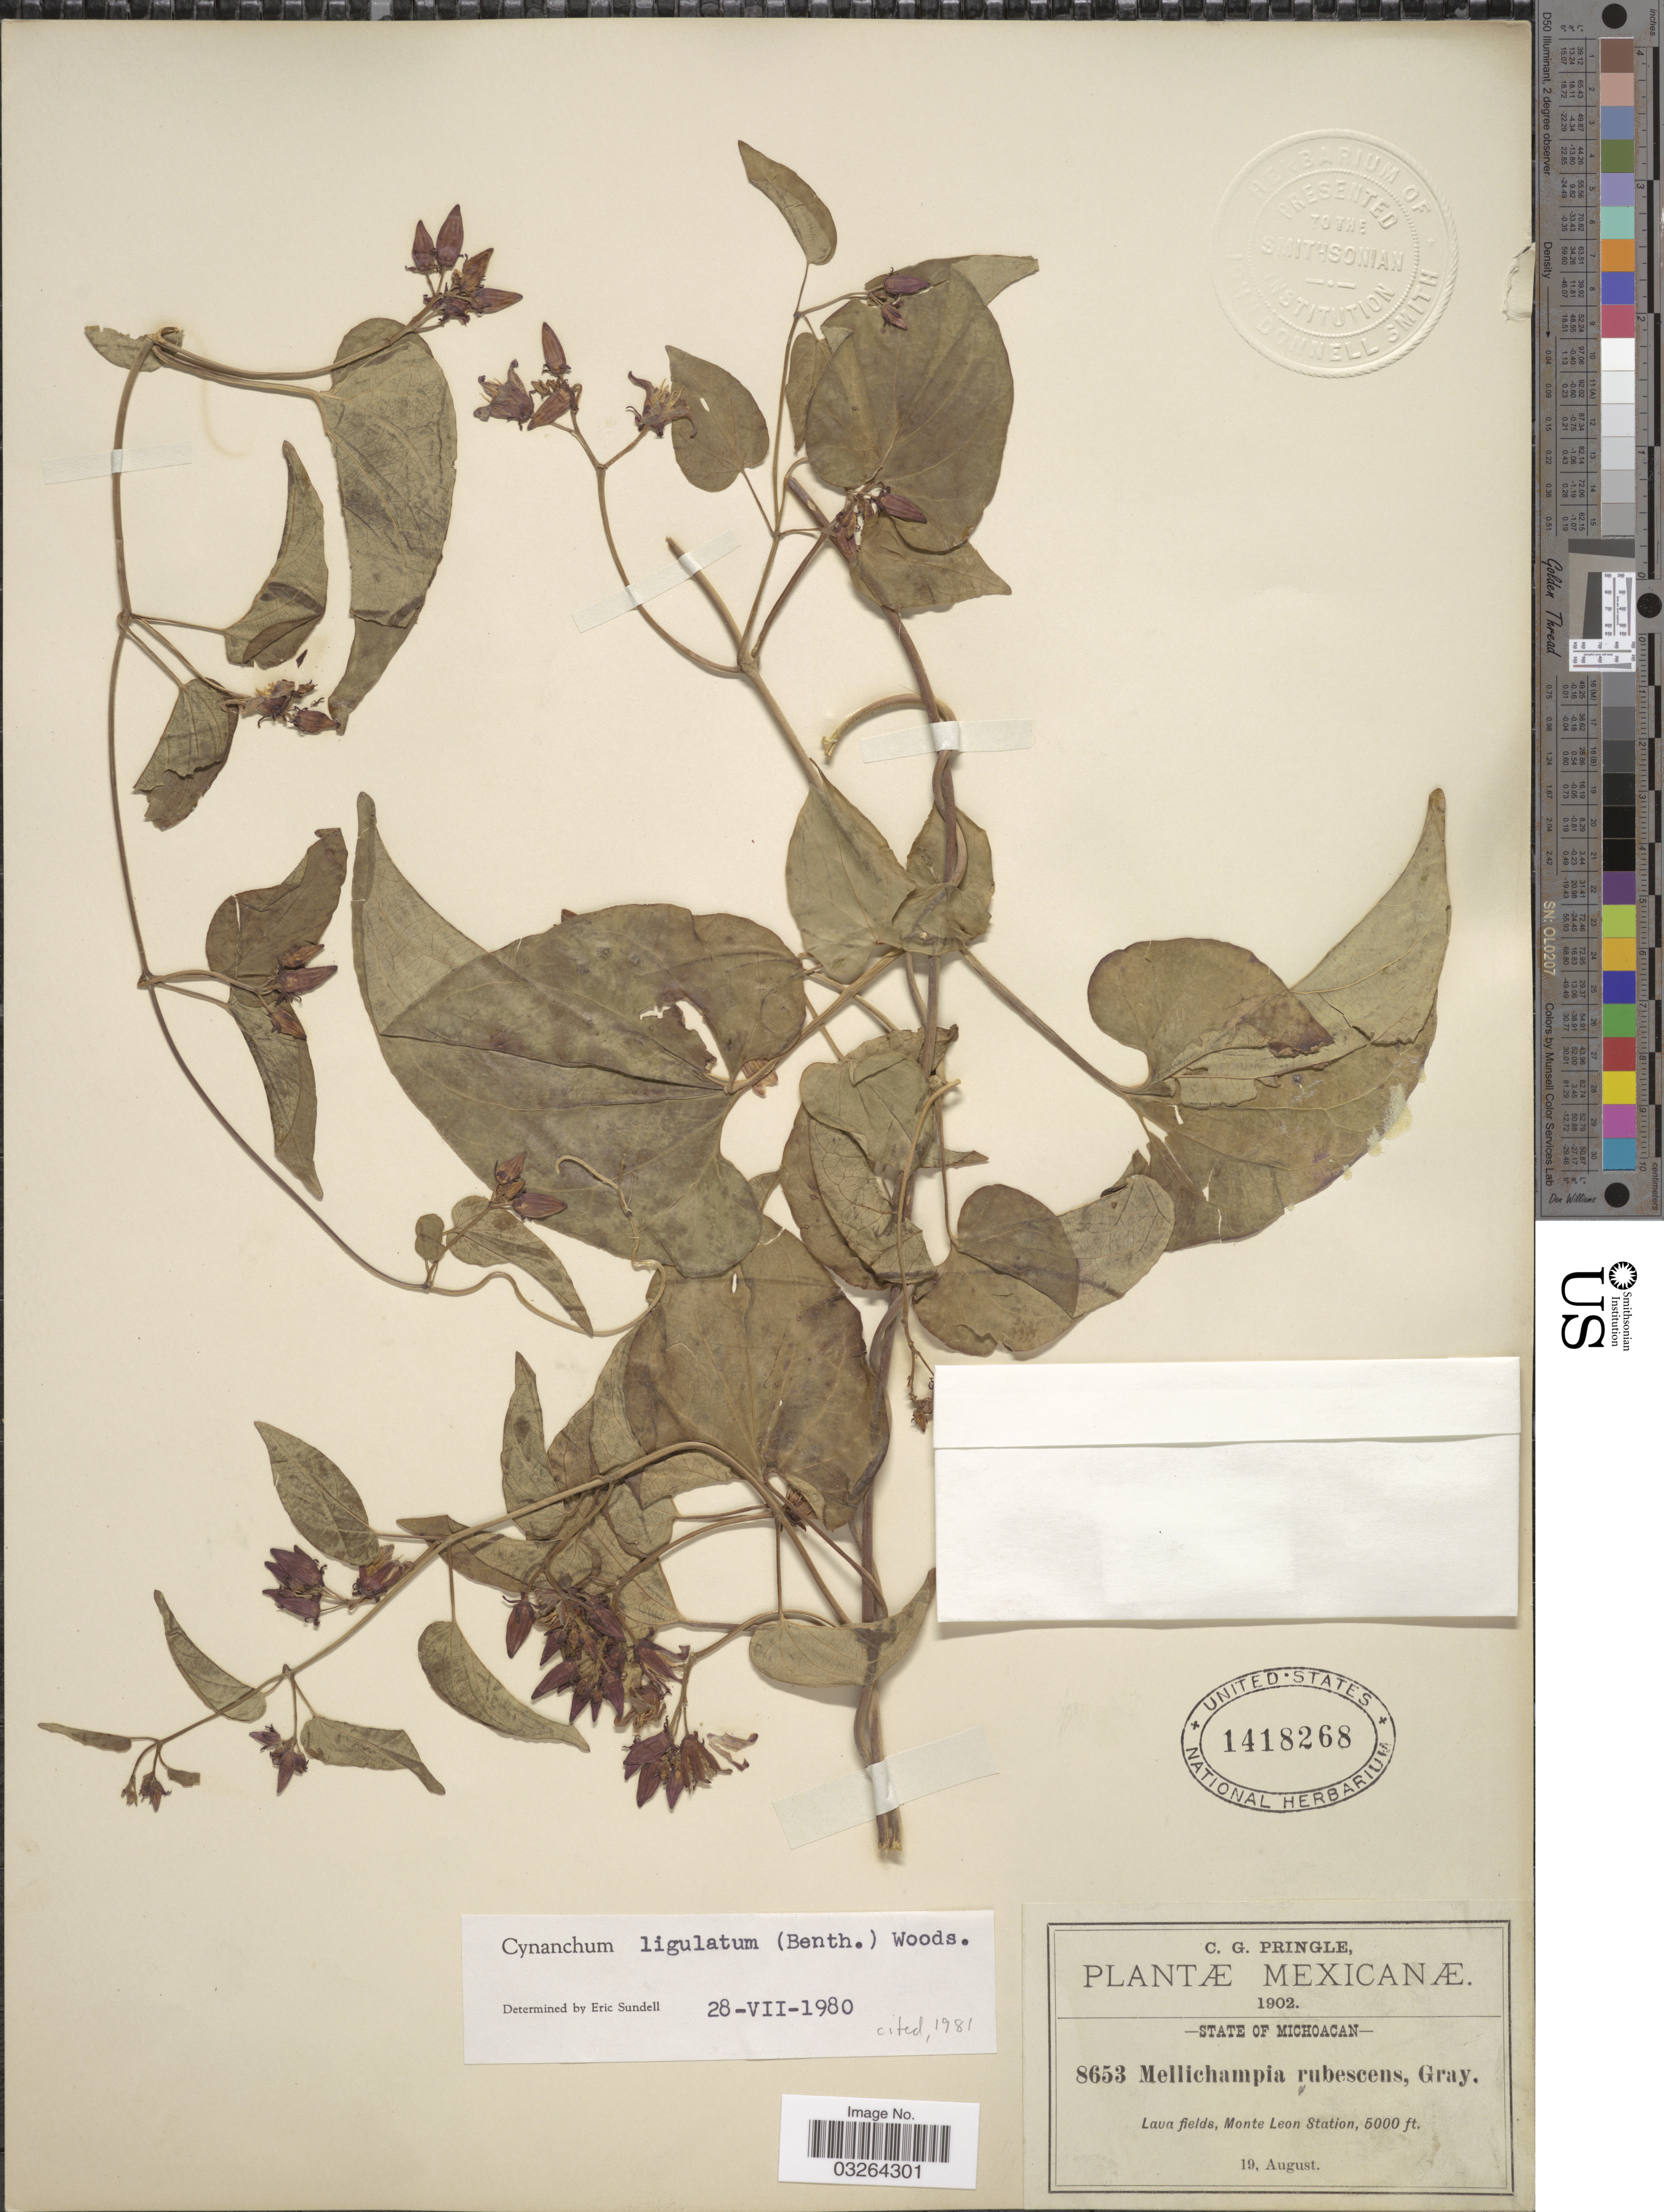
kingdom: Plantae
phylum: Tracheophyta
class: Magnoliopsida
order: Gentianales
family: Apocynaceae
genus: Cynanchum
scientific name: Cynanchum ligulatum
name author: (Benth.) Woodson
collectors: C. G. Pringle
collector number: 8653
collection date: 1902-08-19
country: Mexico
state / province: Michoacán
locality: Lava fields, Monte Leon Station.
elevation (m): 1524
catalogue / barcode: US 1418268